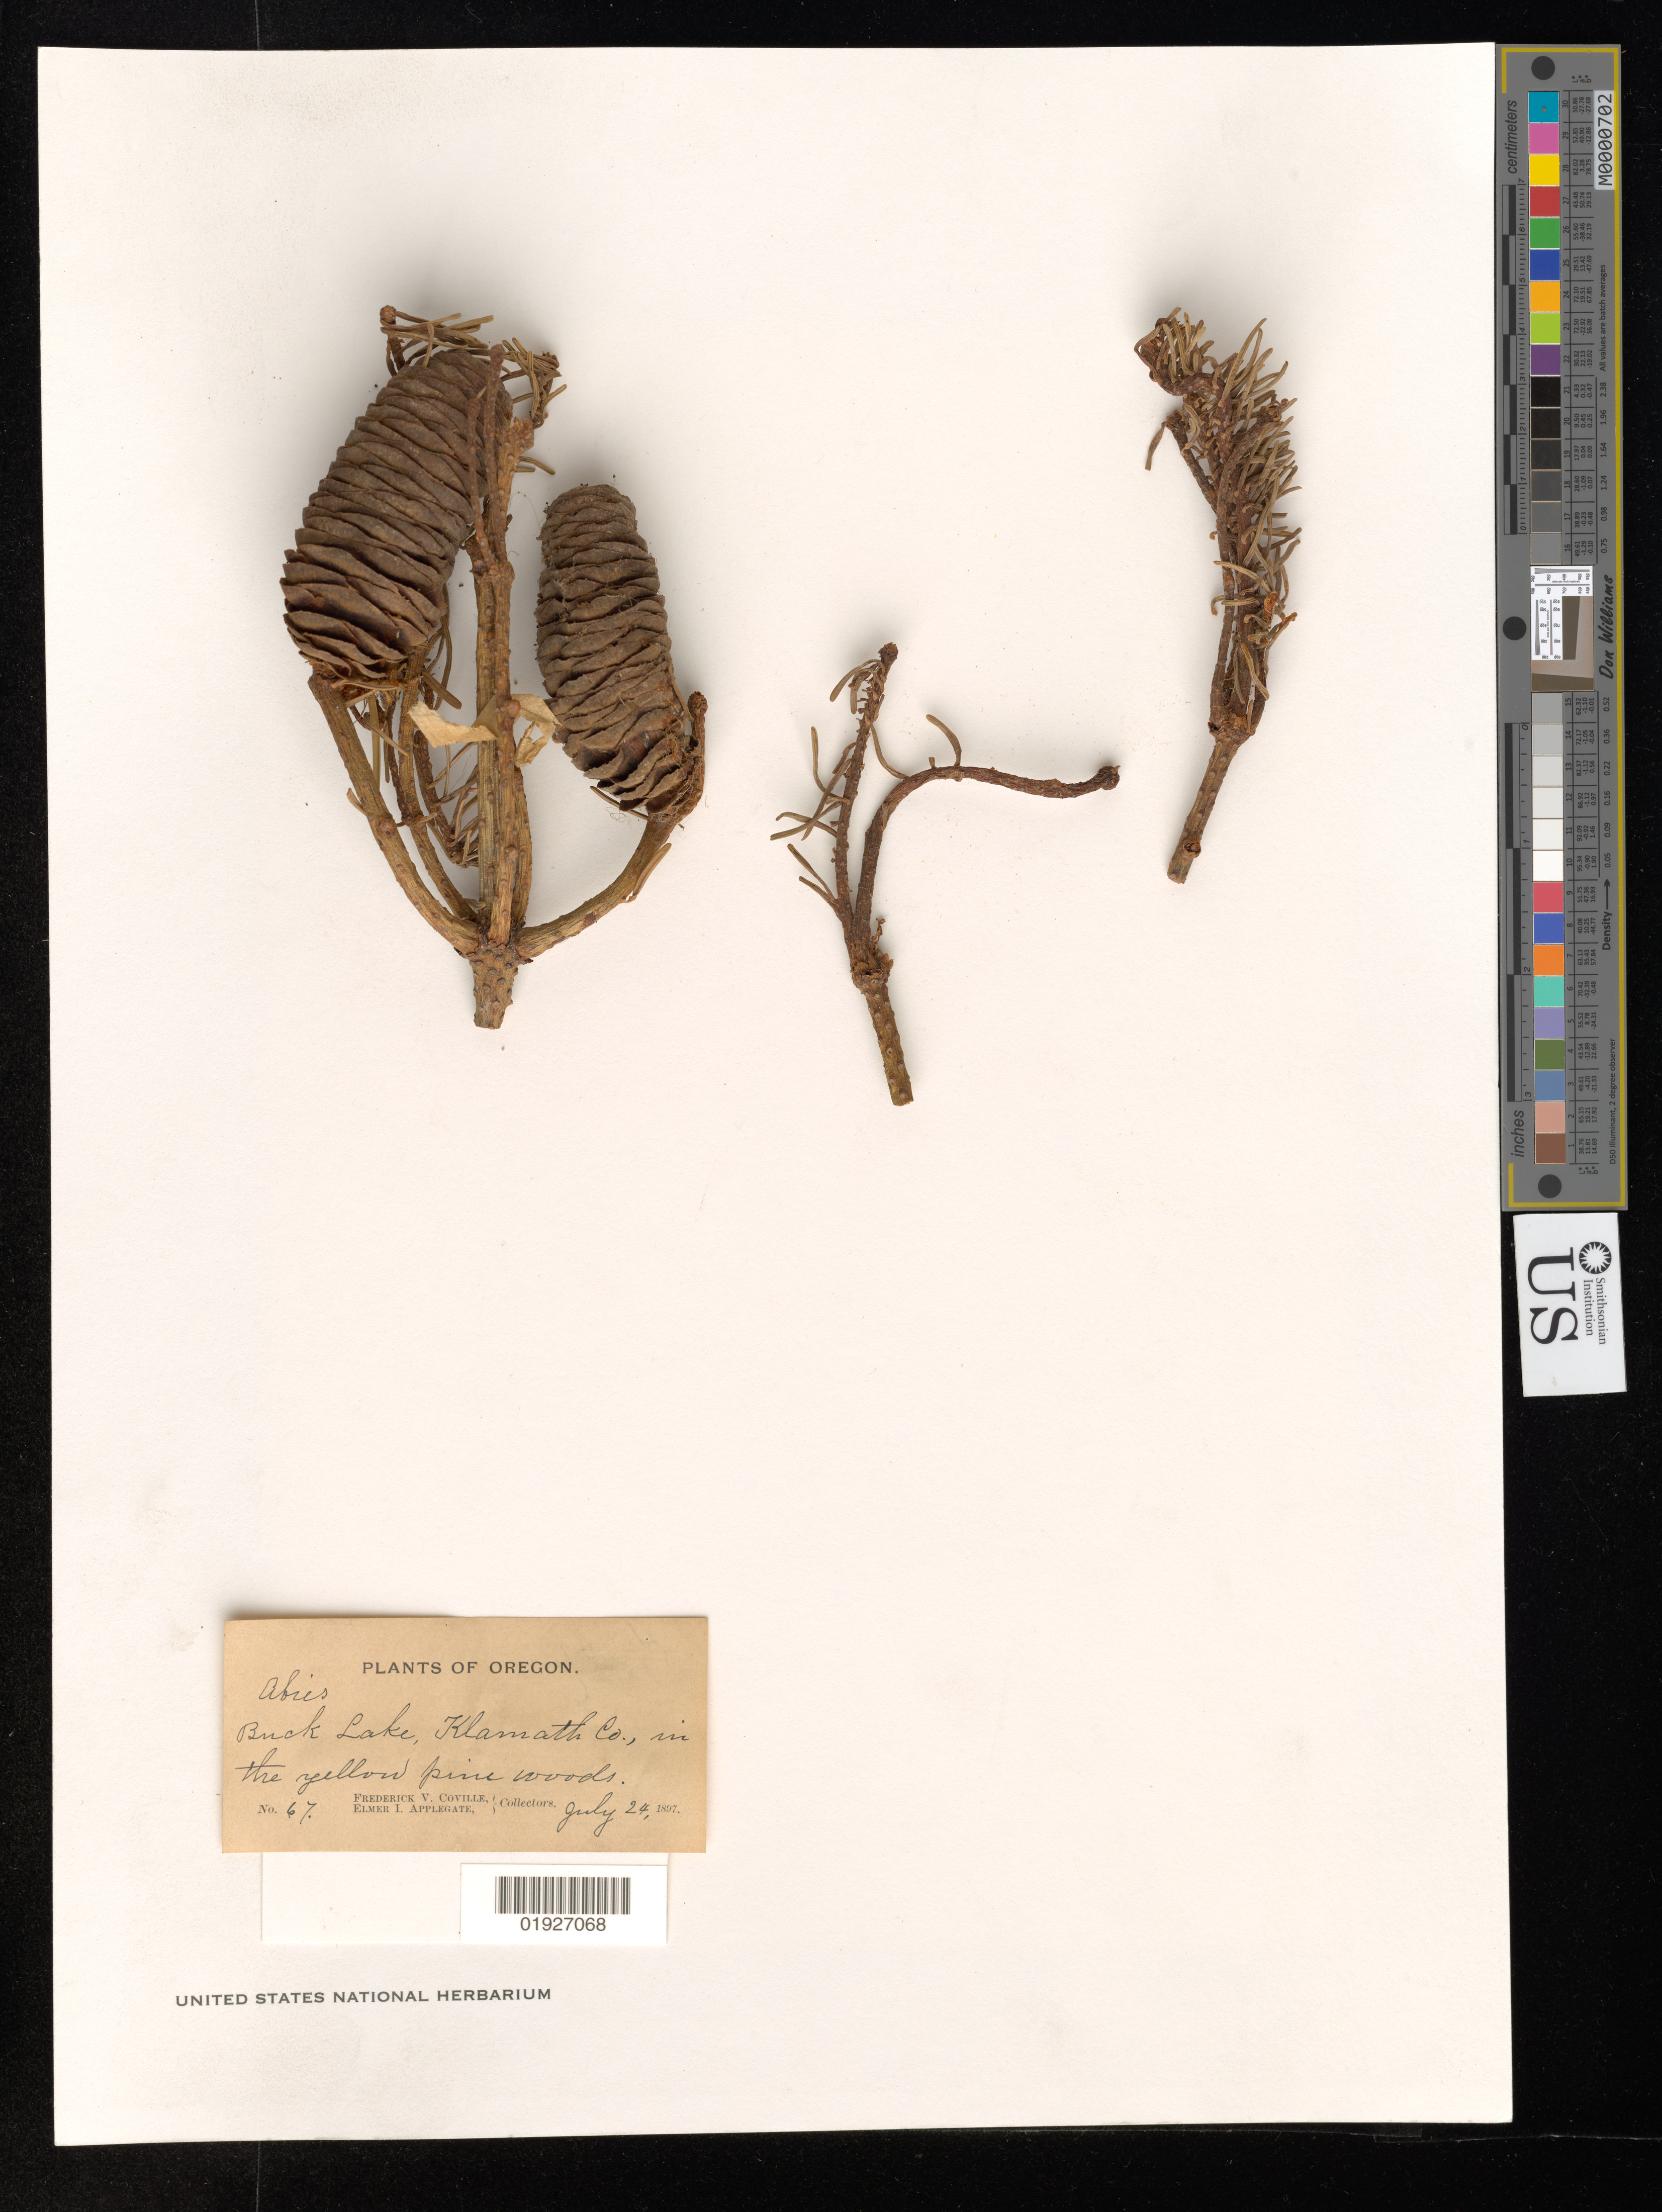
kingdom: Plantae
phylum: Tracheophyta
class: Pinopsida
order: Pinales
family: Pinaceae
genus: Abies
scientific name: Abies amabilis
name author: Douglas ex J. Forbes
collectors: F. V. Coville & E. I. Applegate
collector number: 67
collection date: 1897-07-24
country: United States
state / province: Oregon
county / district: Klamath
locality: Buck Lake, Klamath Co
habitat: Yellow pine woods